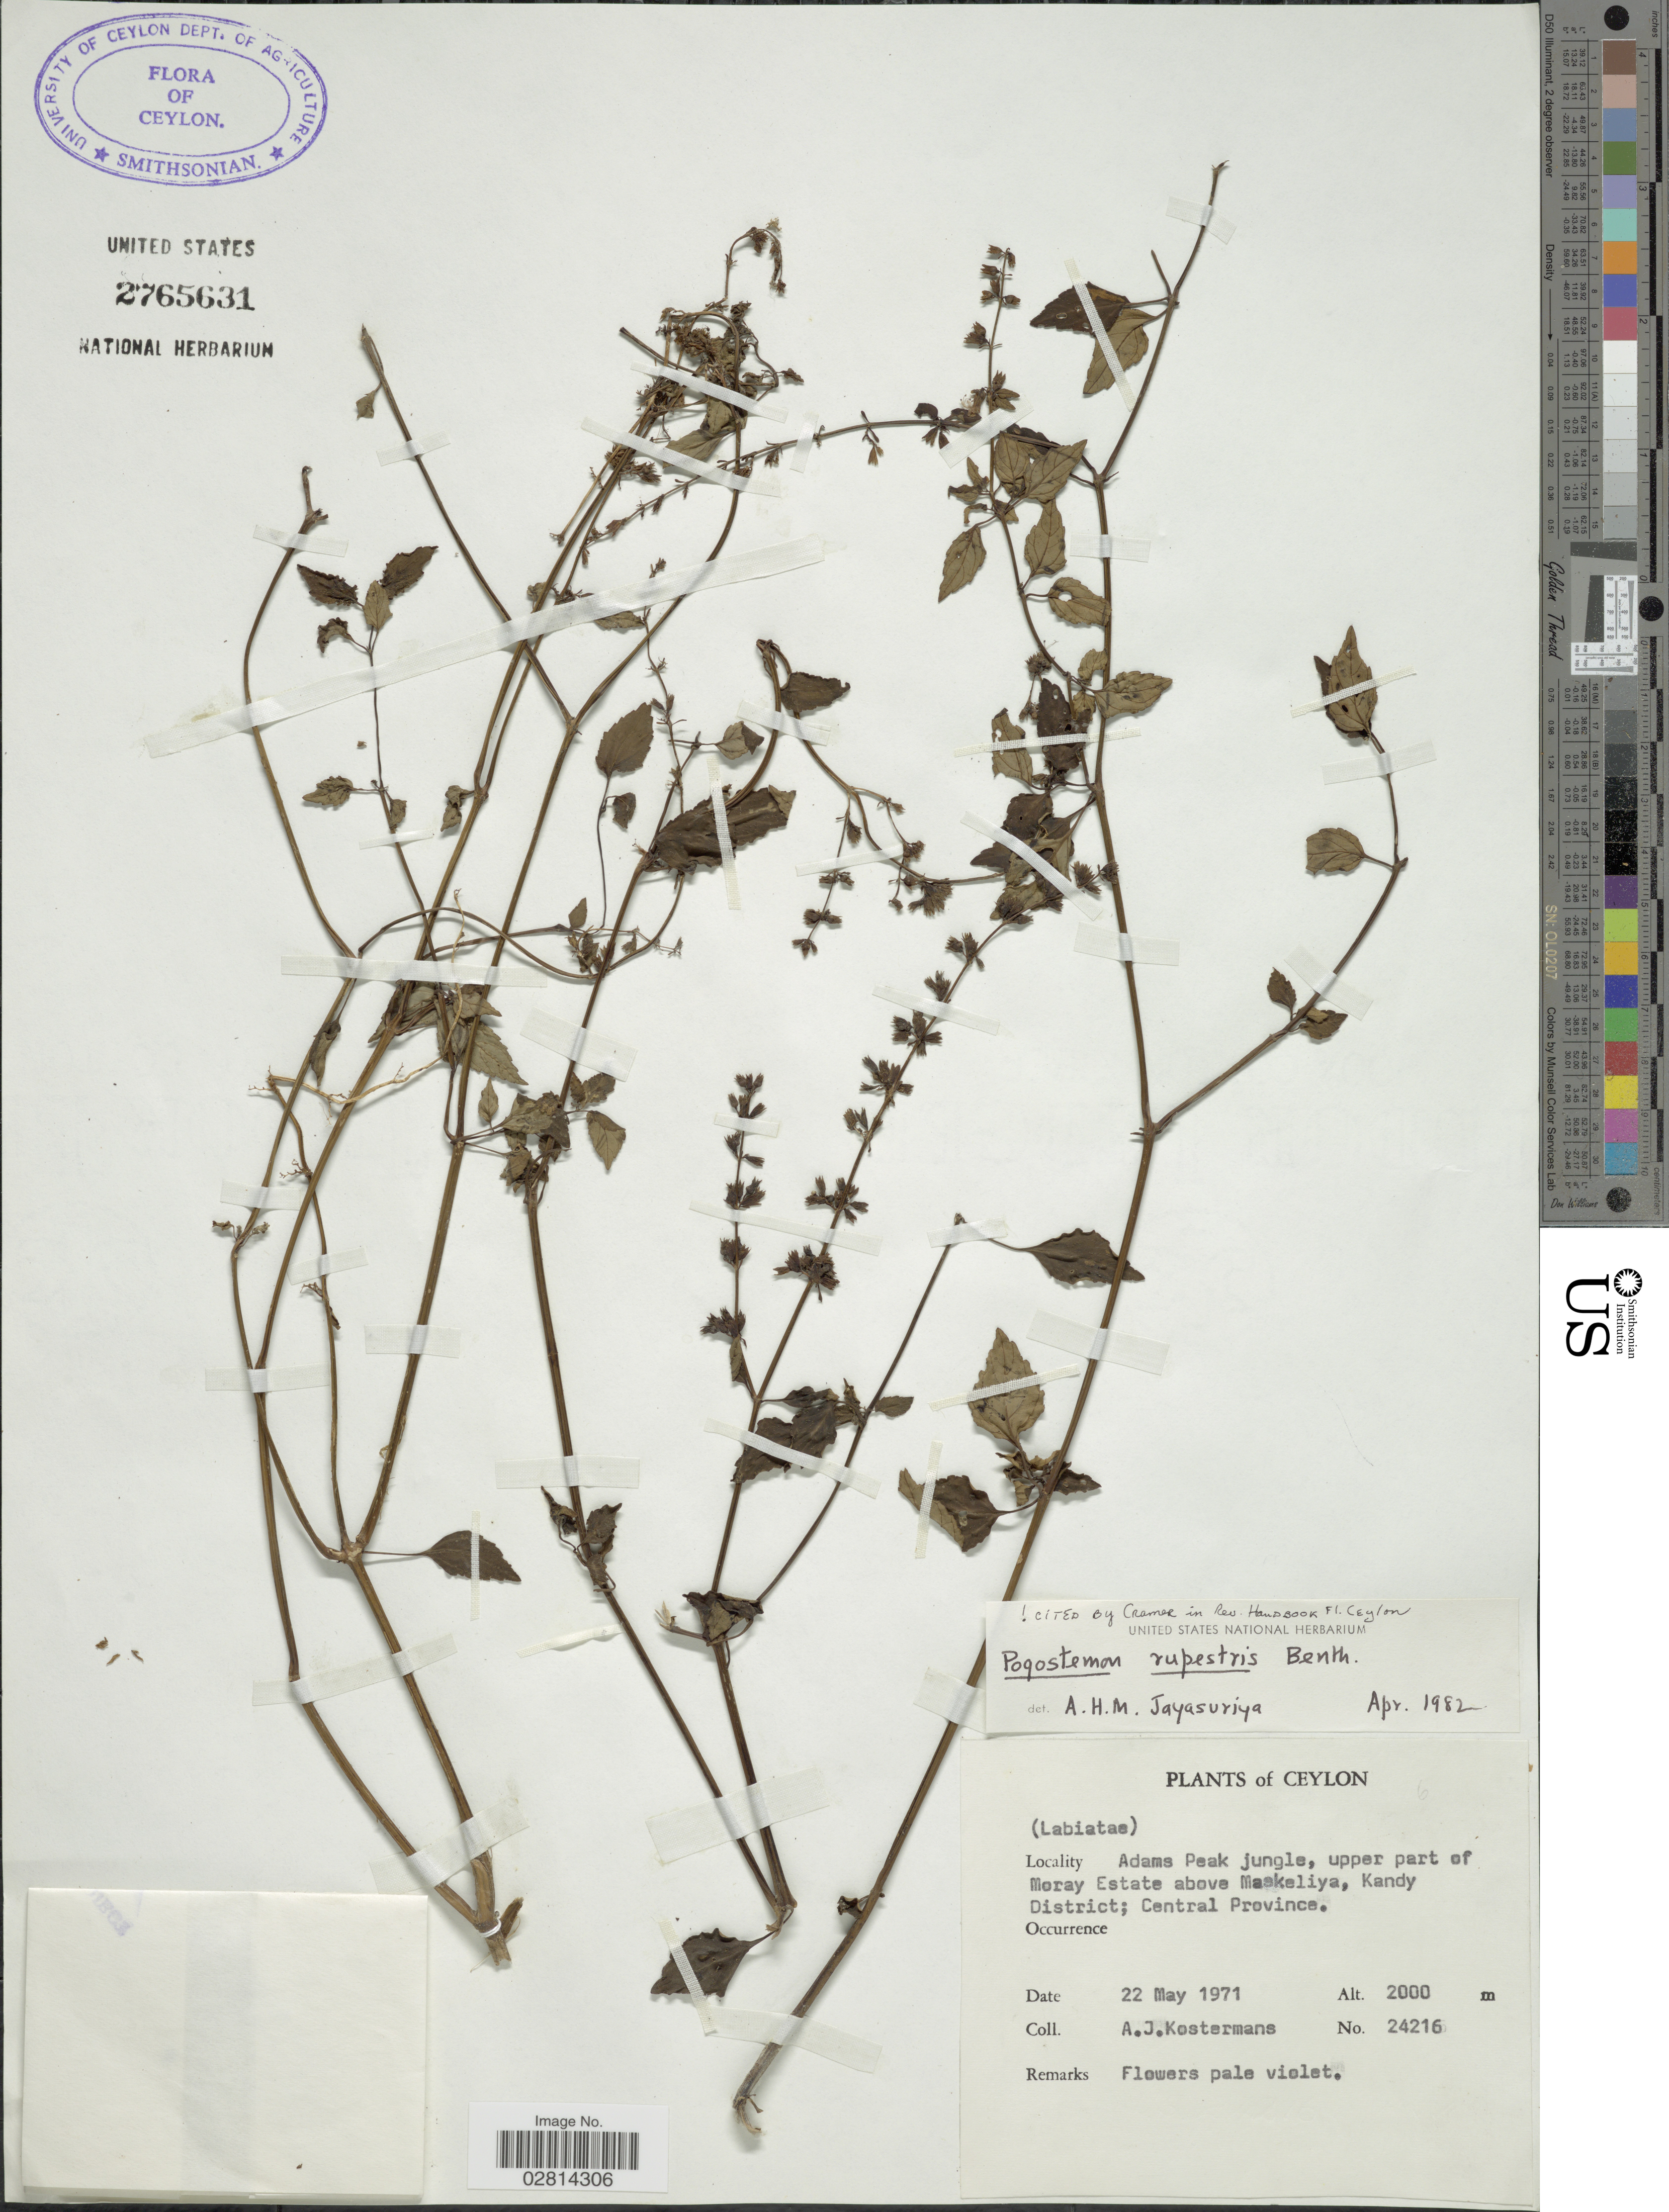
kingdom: Plantae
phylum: Tracheophyta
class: Magnoliopsida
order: Lamiales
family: Lamiaceae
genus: Pogostemon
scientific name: Pogostemon rupestris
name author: Benth.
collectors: A. J. G. Kostermans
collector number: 24216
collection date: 1971-05-22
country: Sri Lanka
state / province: Central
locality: Ceylon. Adams Peak jungle, upper part of Moray Estate above Maskeliya, Kandy District.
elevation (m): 2000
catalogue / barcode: US 2765631